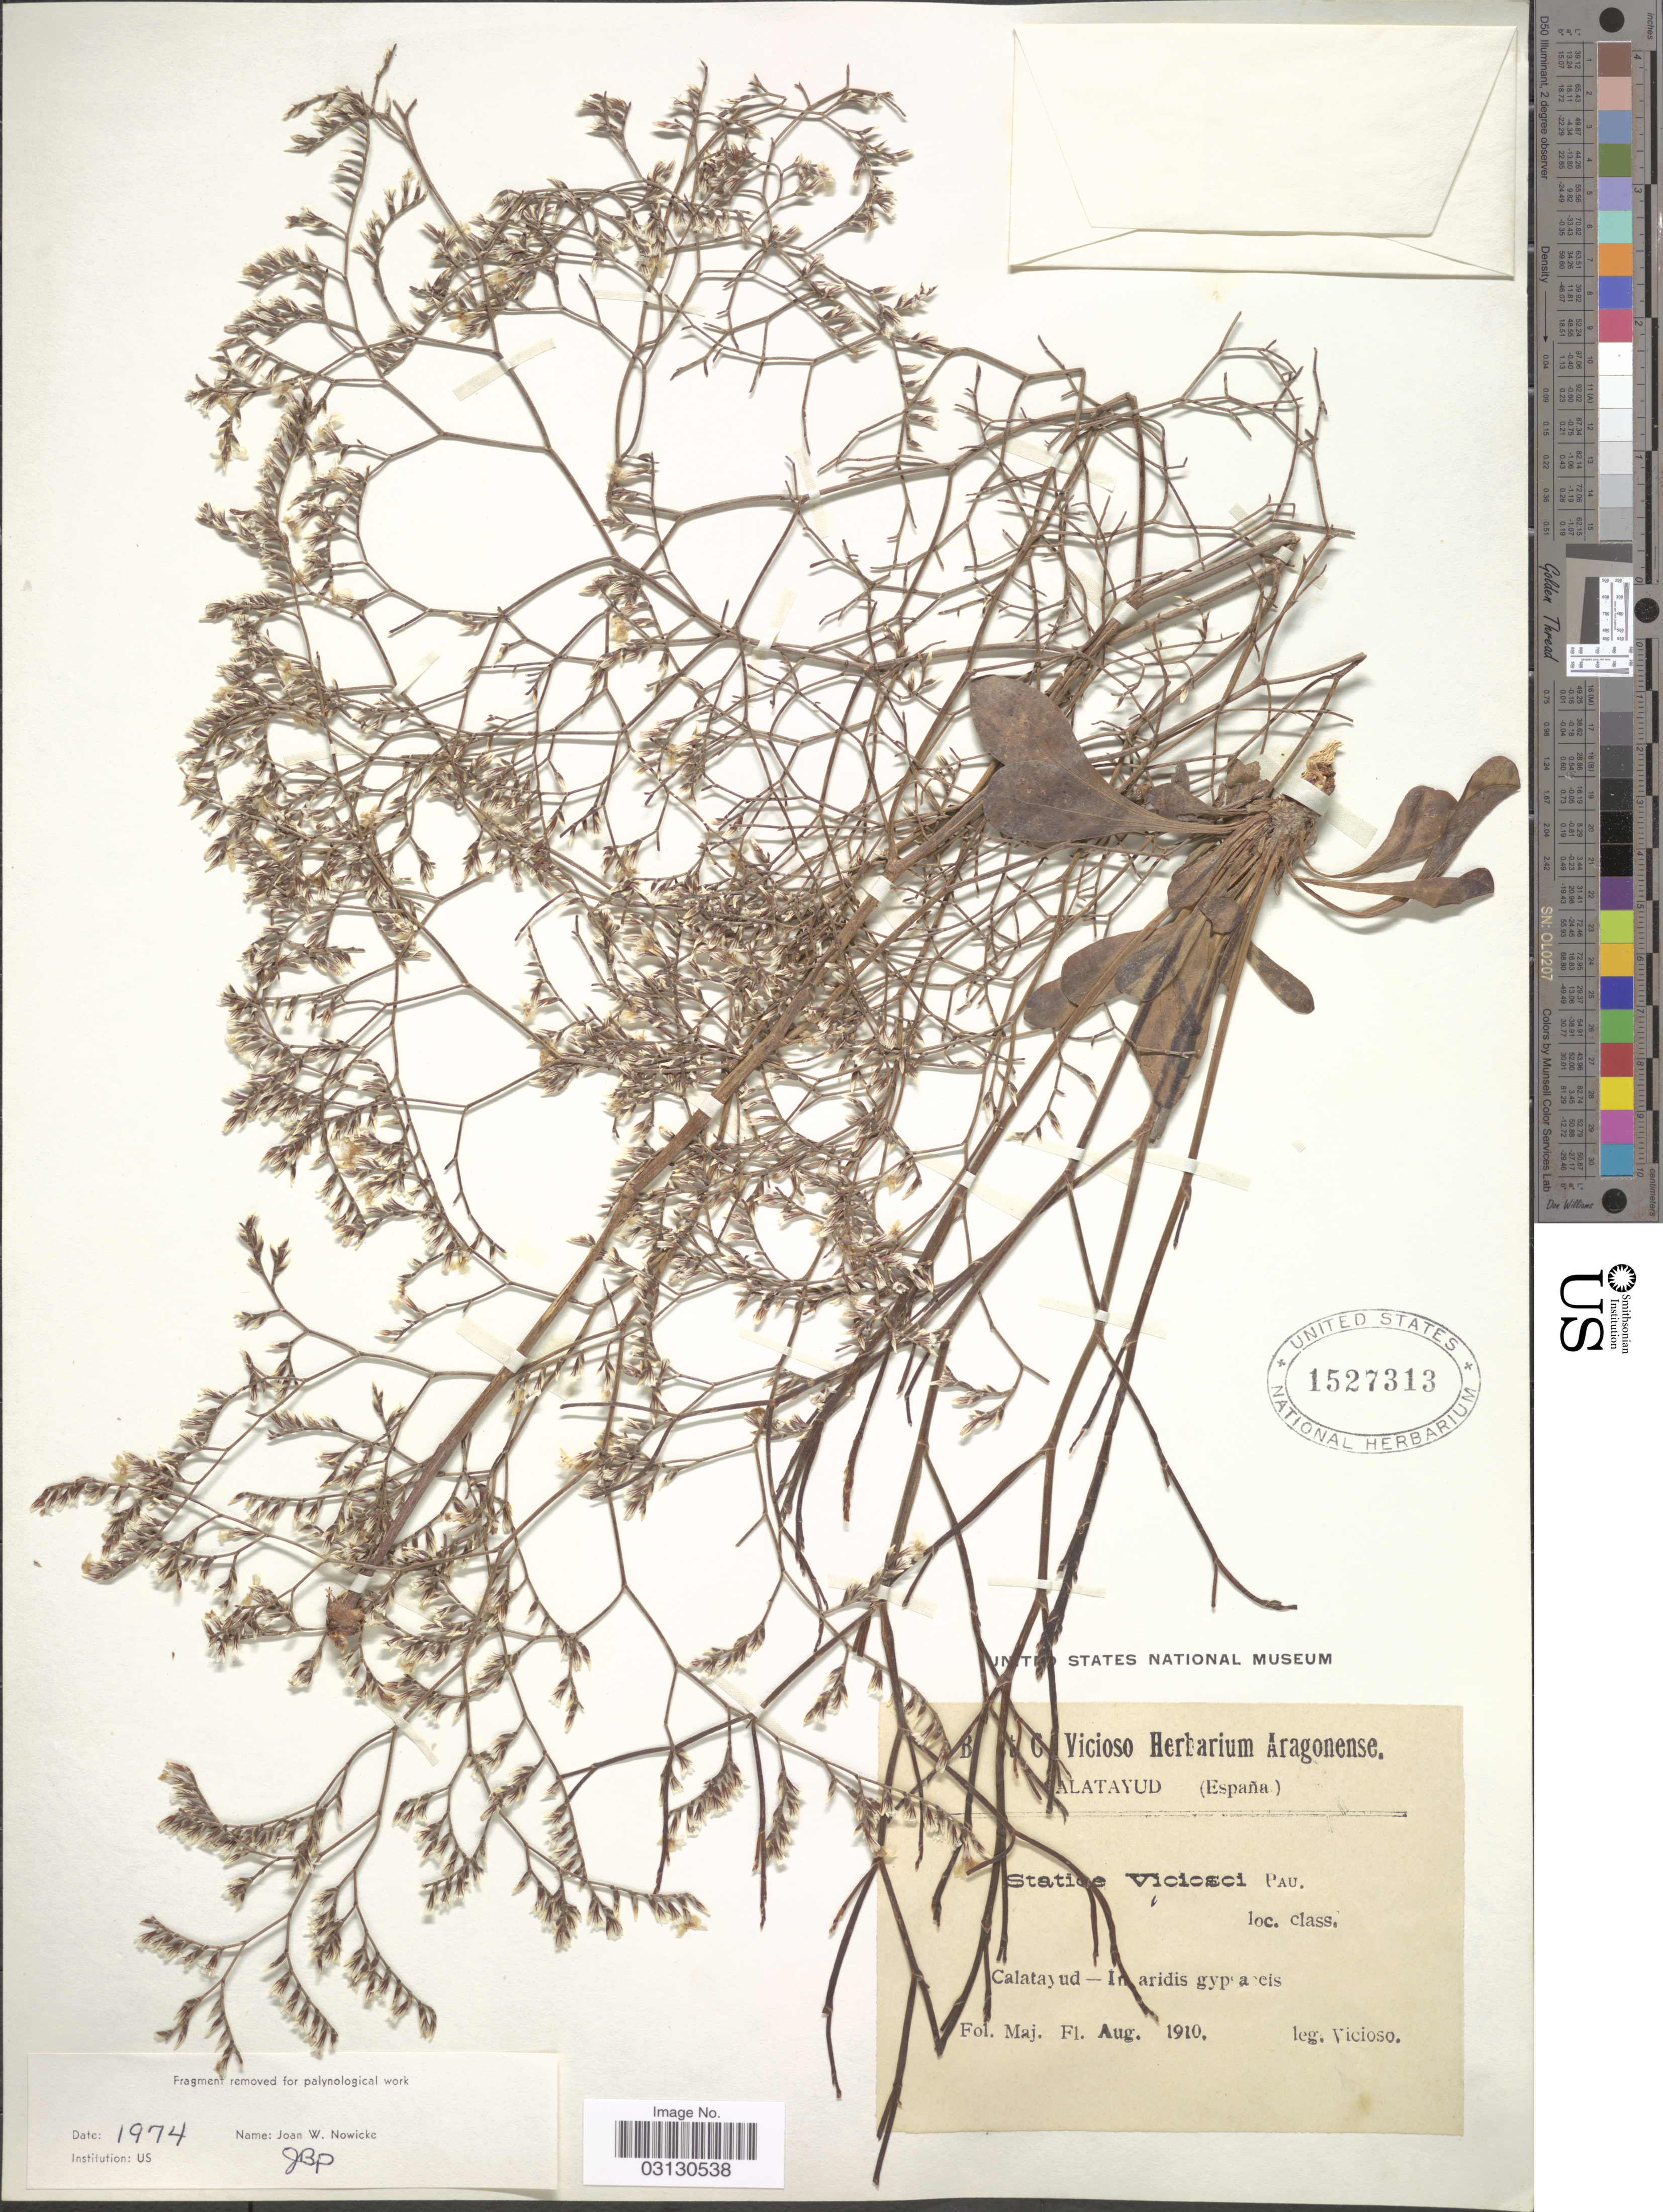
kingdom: Plantae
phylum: Tracheophyta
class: Magnoliopsida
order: Caryophyllales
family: Plumbaginaceae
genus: Limonium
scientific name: Limonium viciosoi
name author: (Pau) Erben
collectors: C. Vicioso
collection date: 1910-05/1910-08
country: Spain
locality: Calatayud - In aridis gypsaceis.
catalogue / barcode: US 1527313